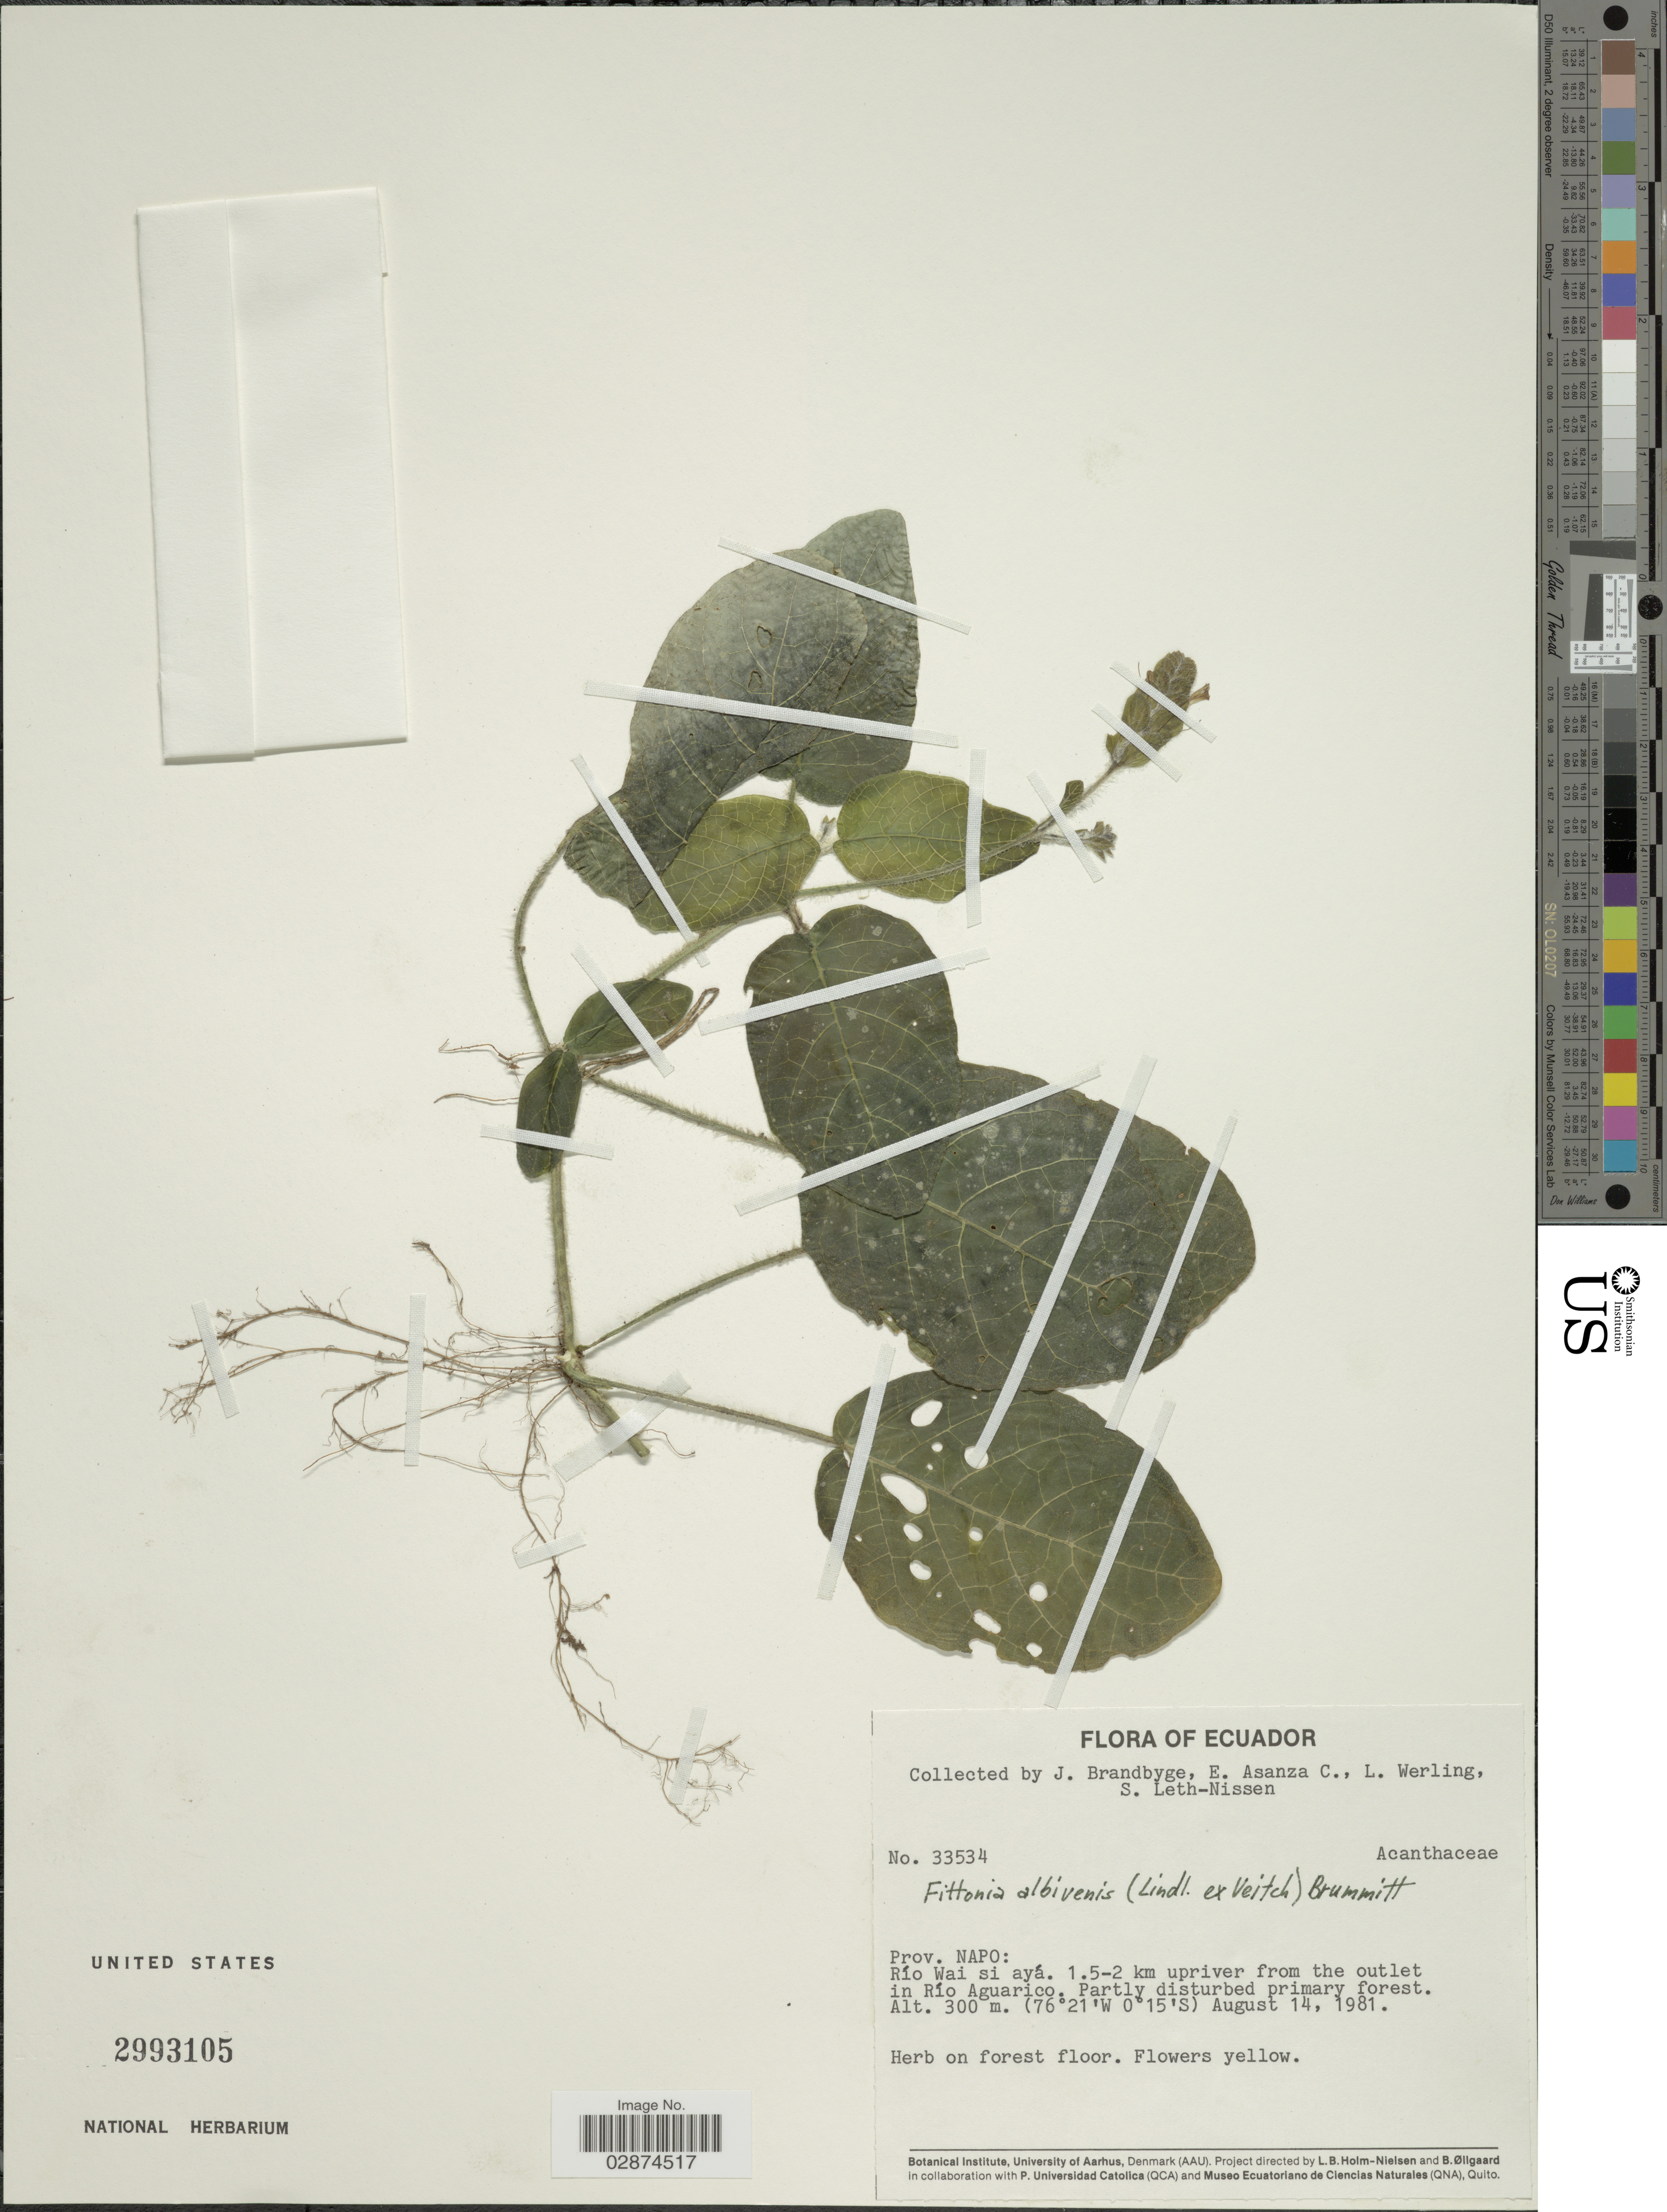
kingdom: Plantae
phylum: Tracheophyta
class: Magnoliopsida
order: Lamiales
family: Acanthaceae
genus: Fittonia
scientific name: Fittonia albivenis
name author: (Lindl. ex Veitch) Brummitt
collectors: J. Brandbyge, E. Asanza C., L. Werling & S. Leth-Nissen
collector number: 33534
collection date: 1981-08-14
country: Ecuador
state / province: Napo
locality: Río Wai si ayá 1.5-2 km upriver from the outlet in Río Aguarico.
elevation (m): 300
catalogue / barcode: US 2993105